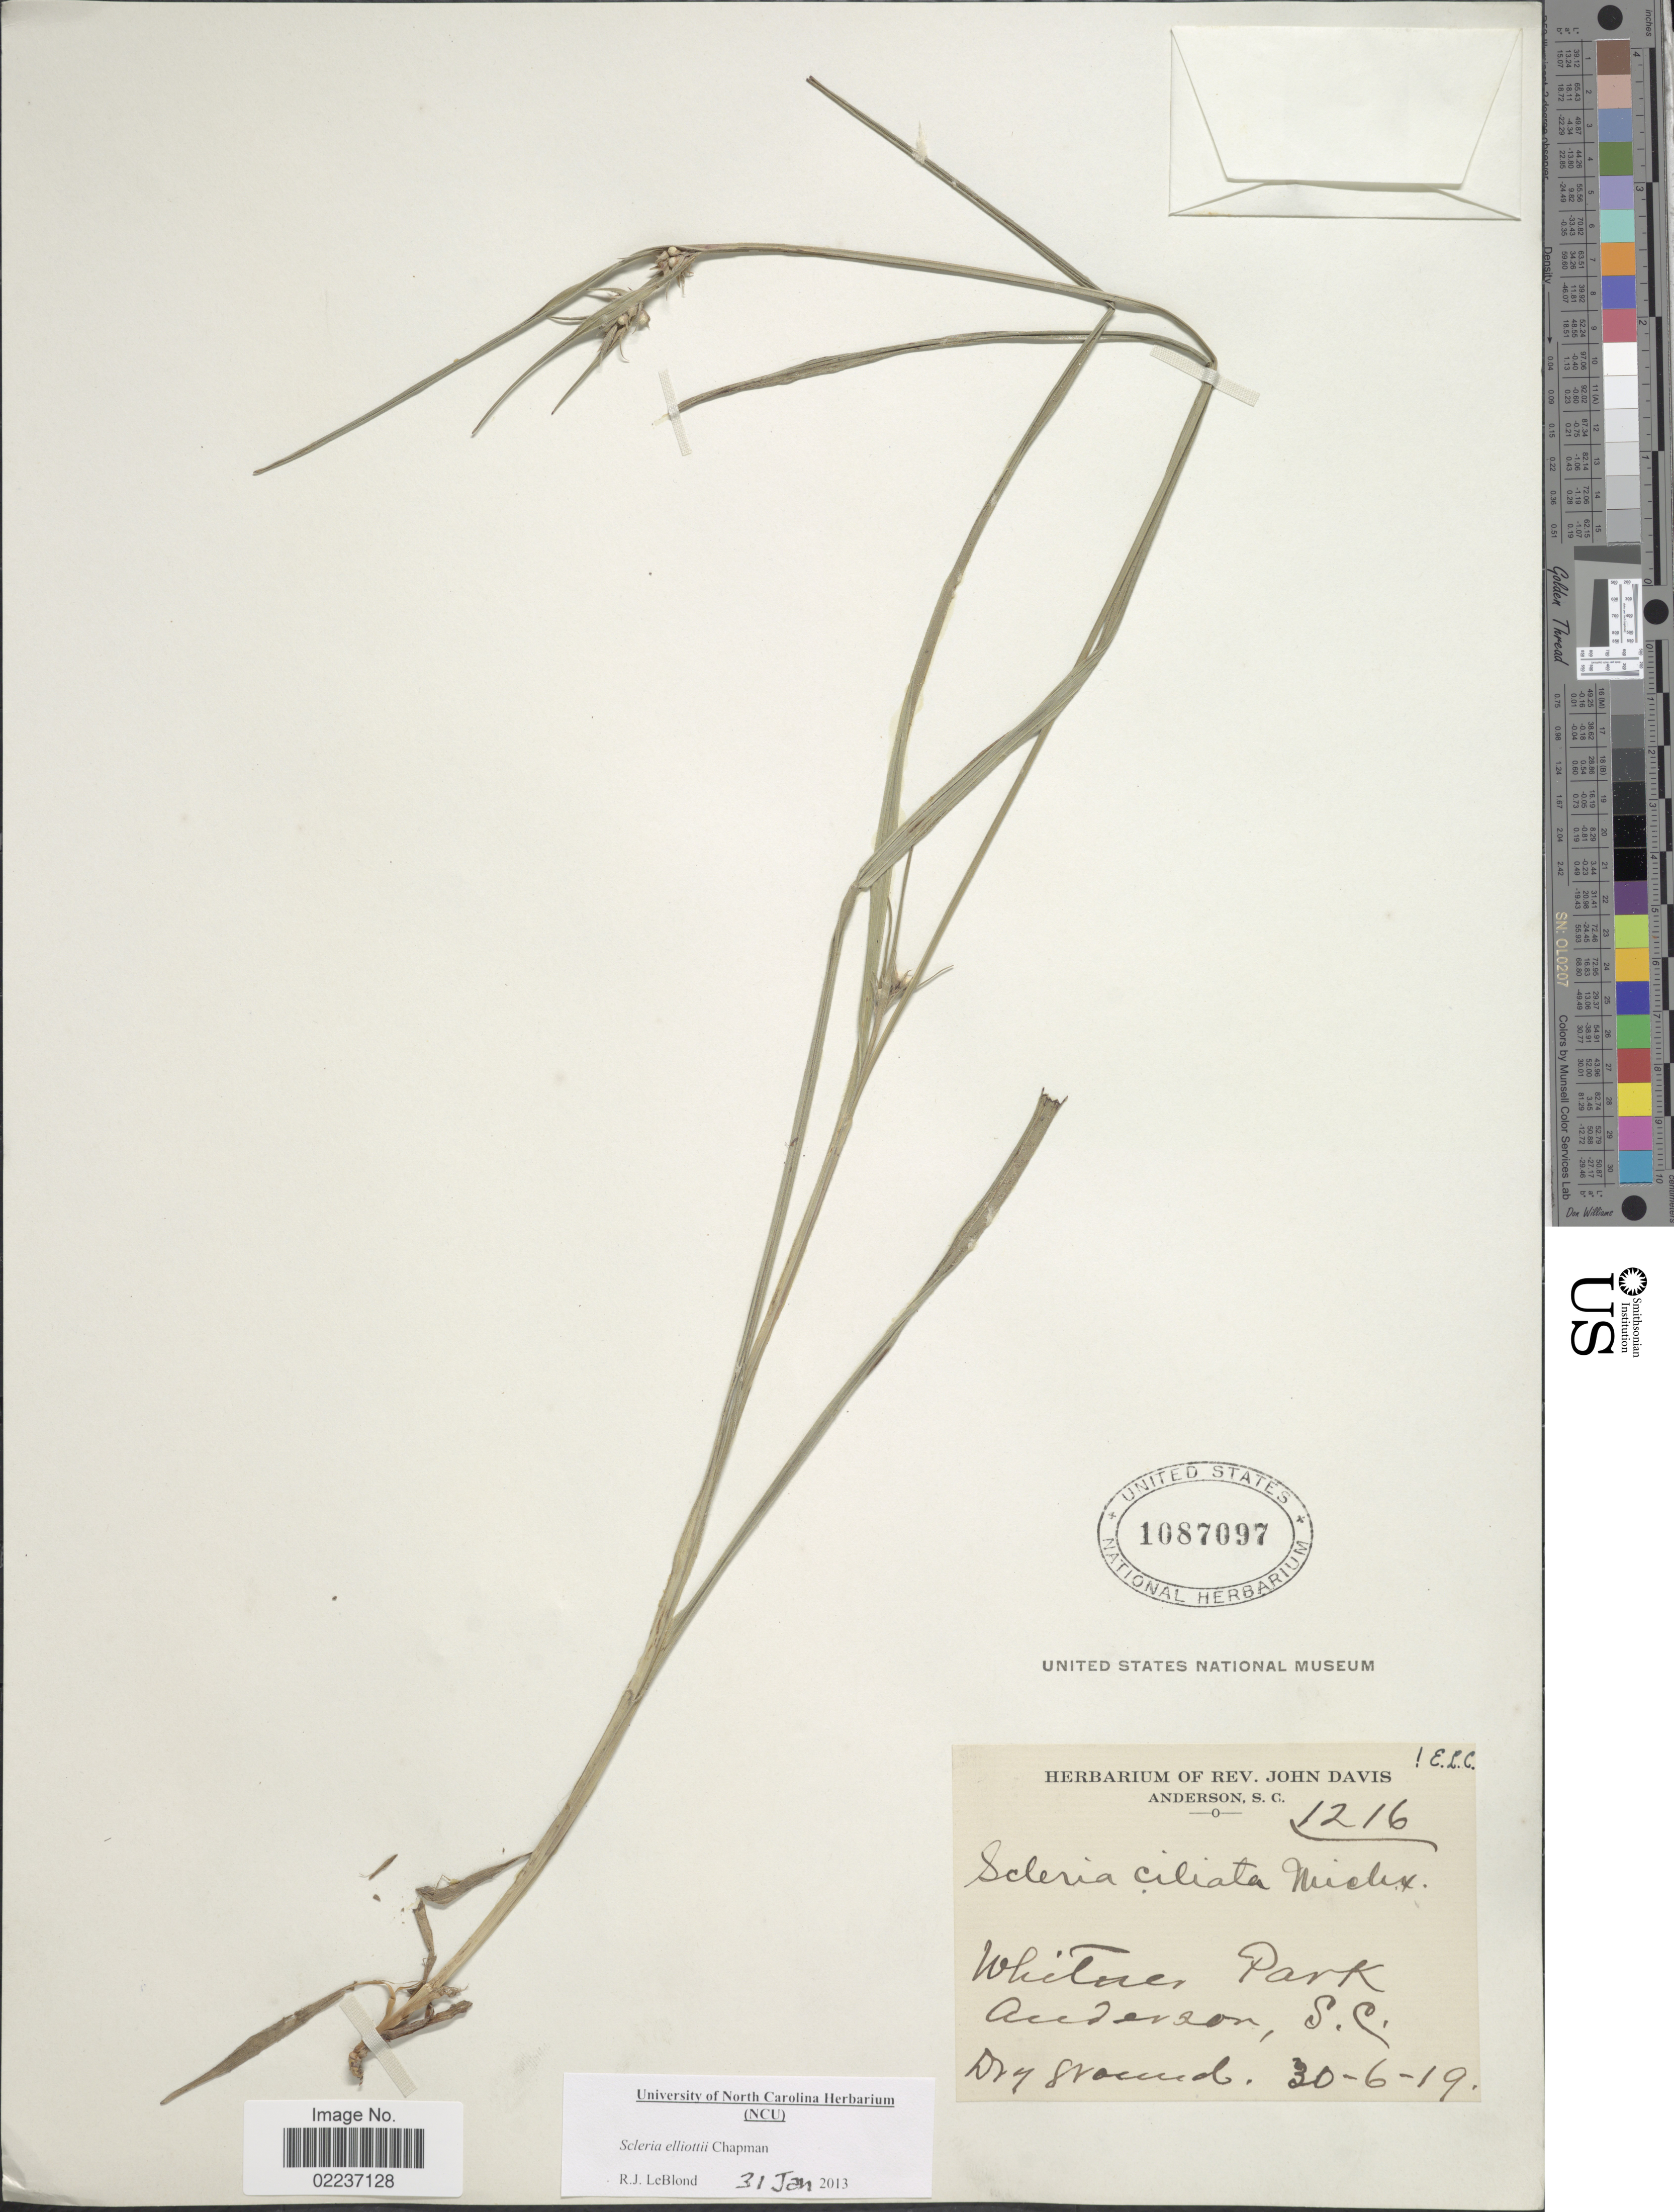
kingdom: Plantae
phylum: Tracheophyta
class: Liliopsida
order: Poales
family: Cyperaceae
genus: Scleria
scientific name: Scleria ciliata var. elliottii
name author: (Chapm.) Fernald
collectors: -. Anderson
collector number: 1216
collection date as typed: Transcribed d/m/y: 30/6/19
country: United States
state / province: South Carolina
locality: Whitner Park, Anderson S. C.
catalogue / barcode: US 1087097